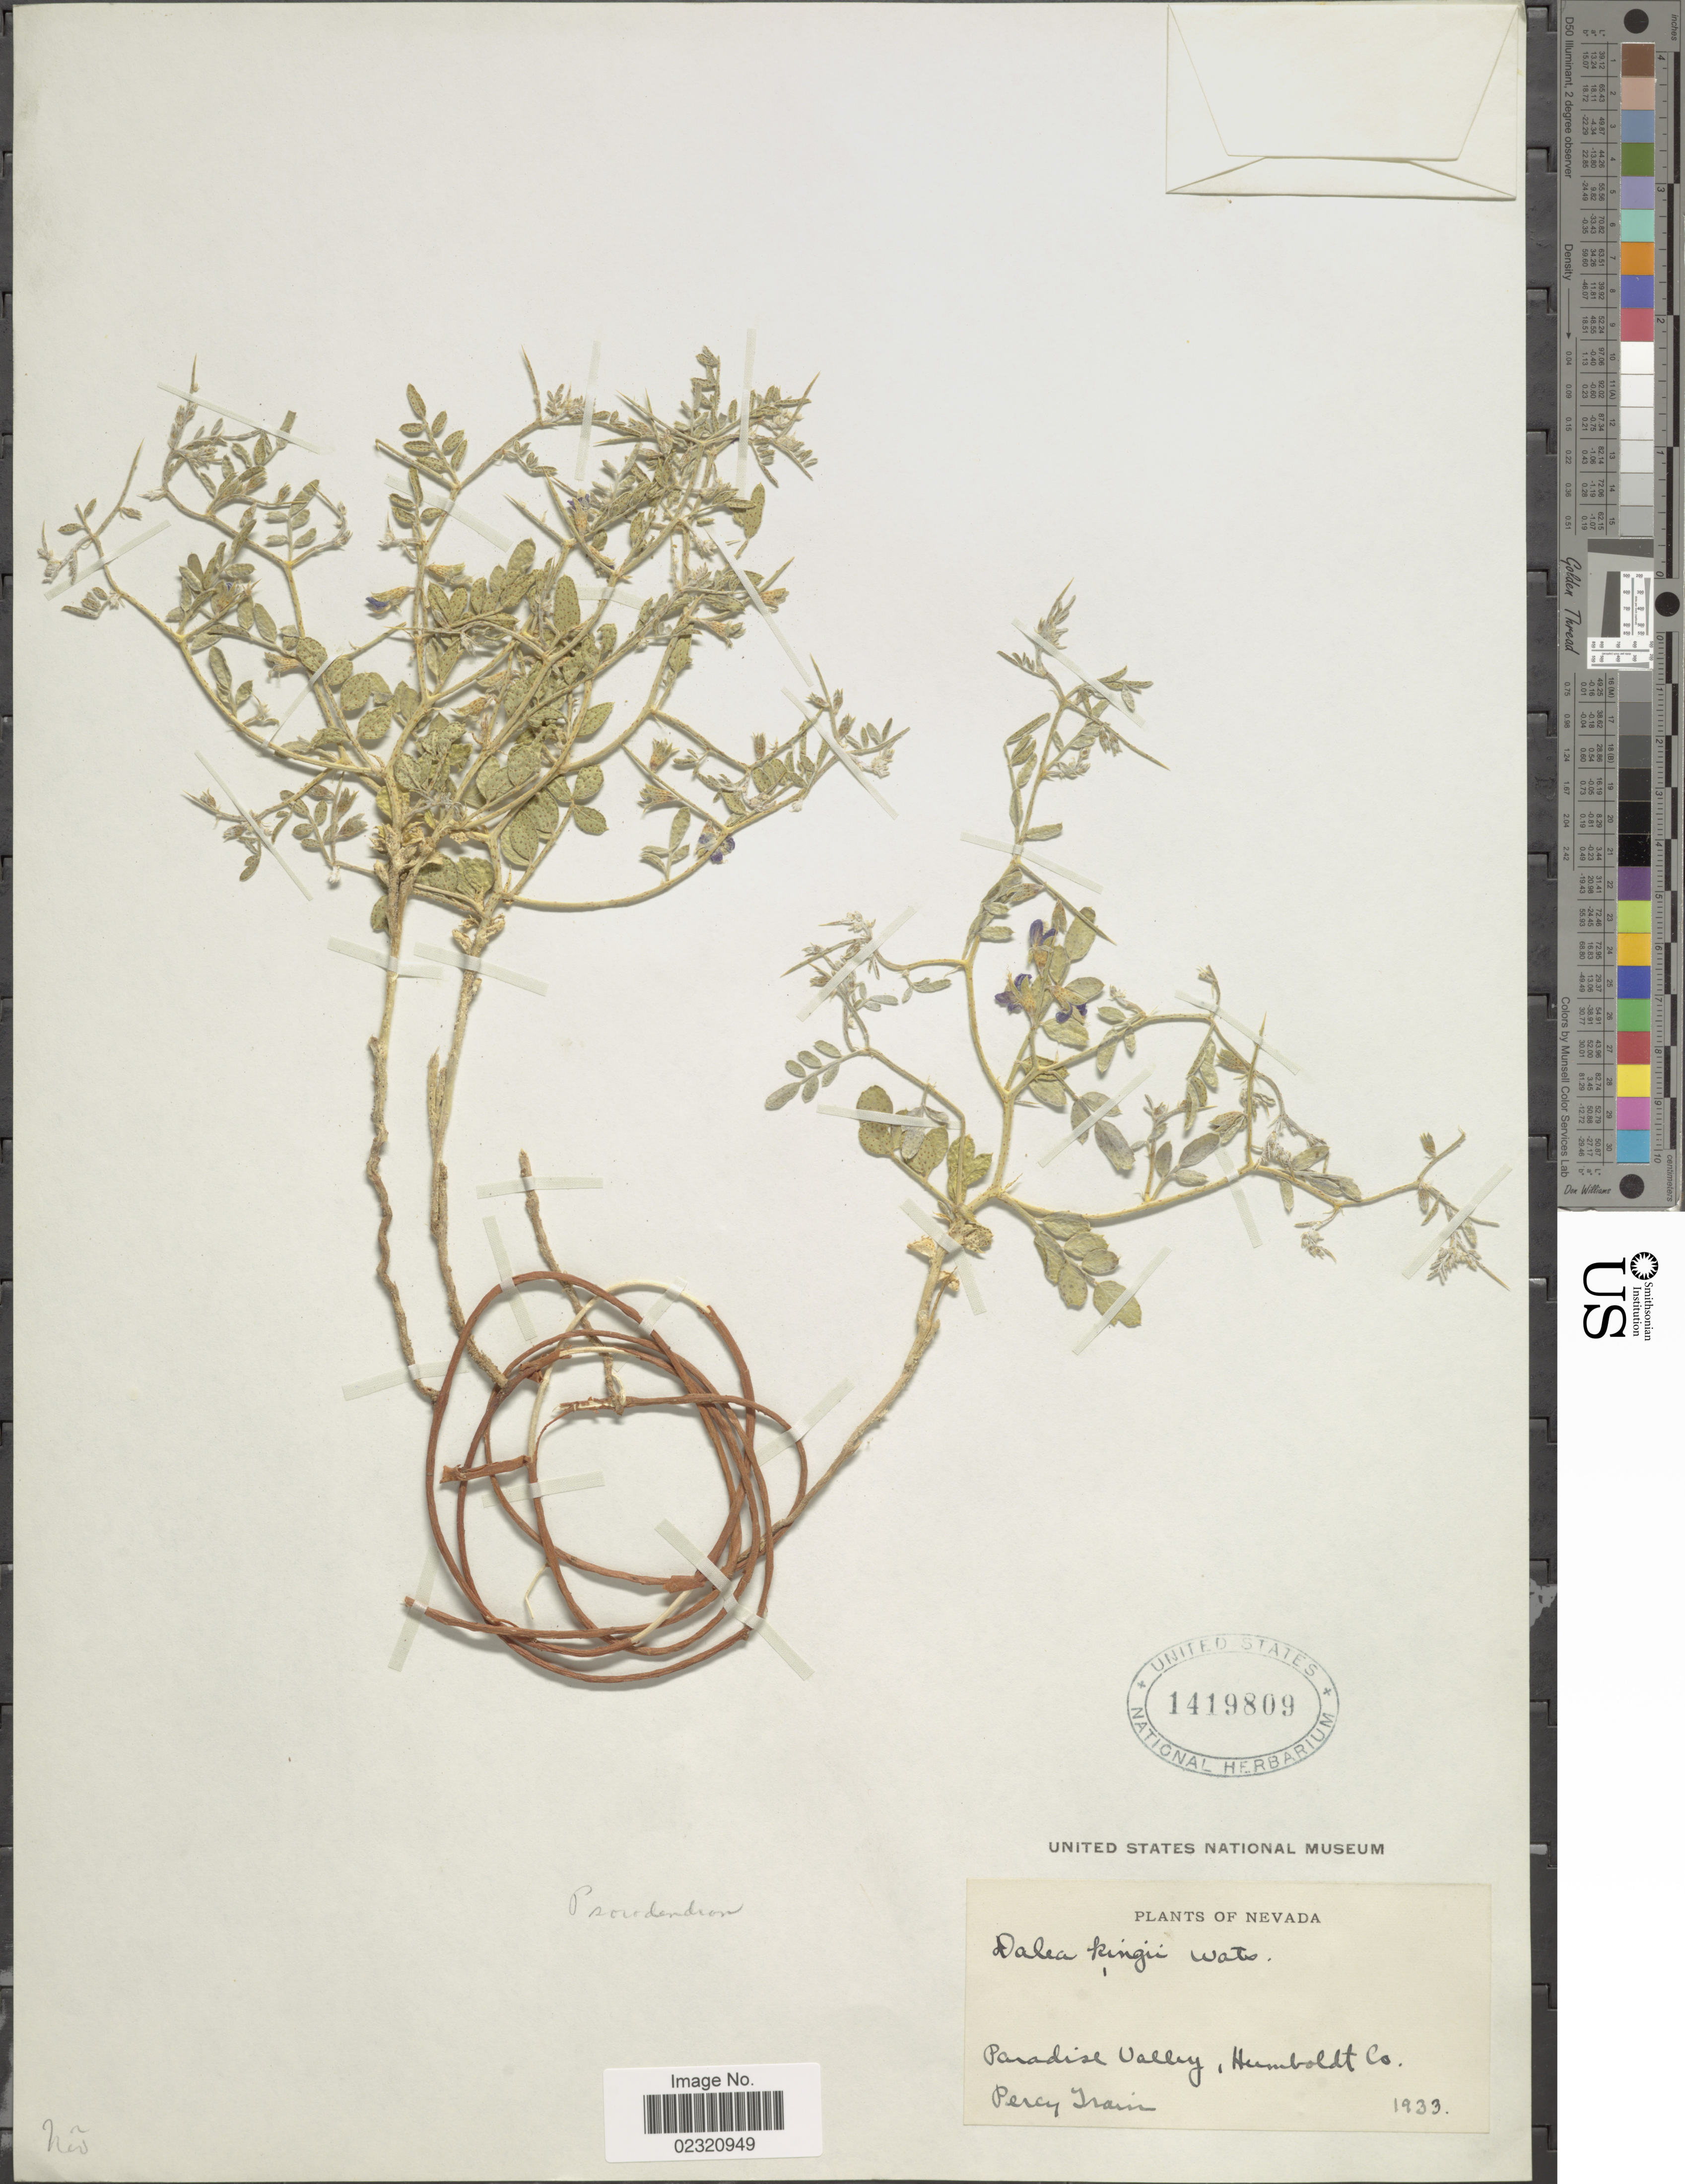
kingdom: Plantae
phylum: Tracheophyta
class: Magnoliopsida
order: Fabales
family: Fabaceae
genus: Psorothamnus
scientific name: Psorothamnus kingii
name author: (S. Watson) Barneby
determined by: Strong, M. T., (US), Smithsonian Institution - National Museum of Natural History (UNITED STATES)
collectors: P. Train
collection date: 1933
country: United States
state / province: Nevada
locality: Paradise Valley, Humboldt Co.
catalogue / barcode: US 1419809